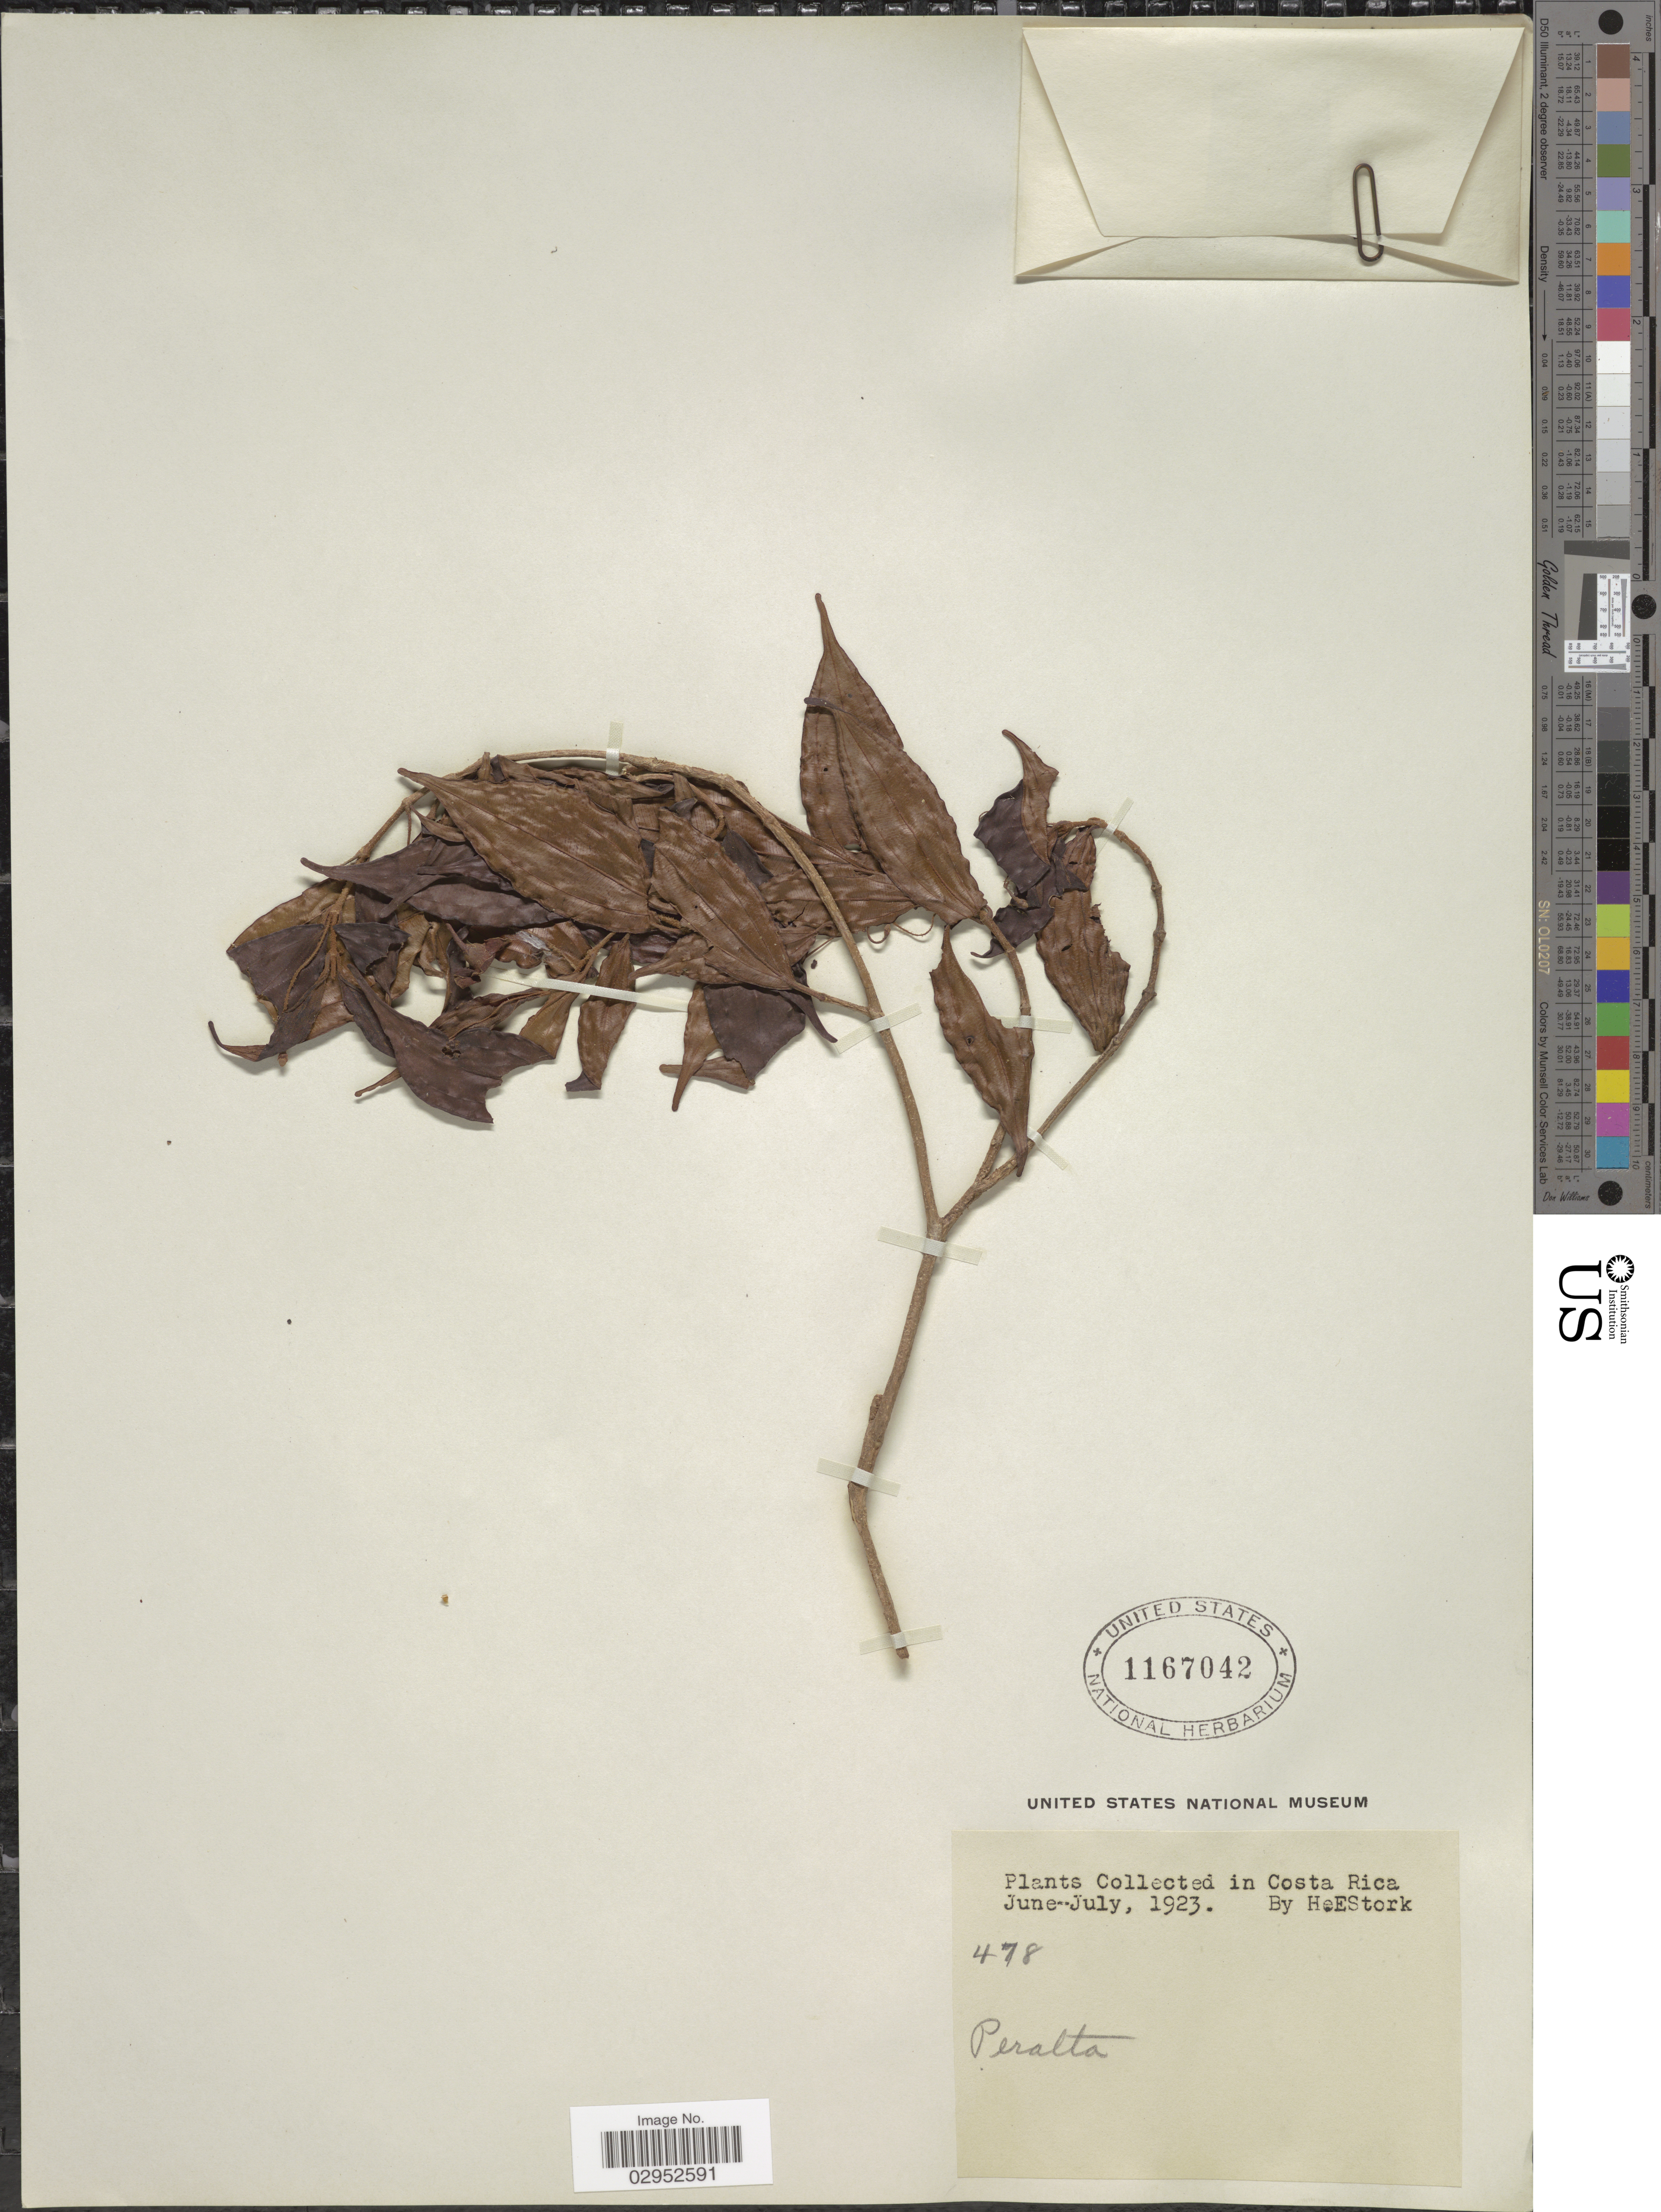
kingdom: Plantae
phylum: Tracheophyta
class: Magnoliopsida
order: Myrtales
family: Melastomataceae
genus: Blakea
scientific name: Blakea anomala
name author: Donn. Sm.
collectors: H. E. Stork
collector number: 478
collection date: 1923-06/1923-07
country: Costa Rica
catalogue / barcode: US 1167042